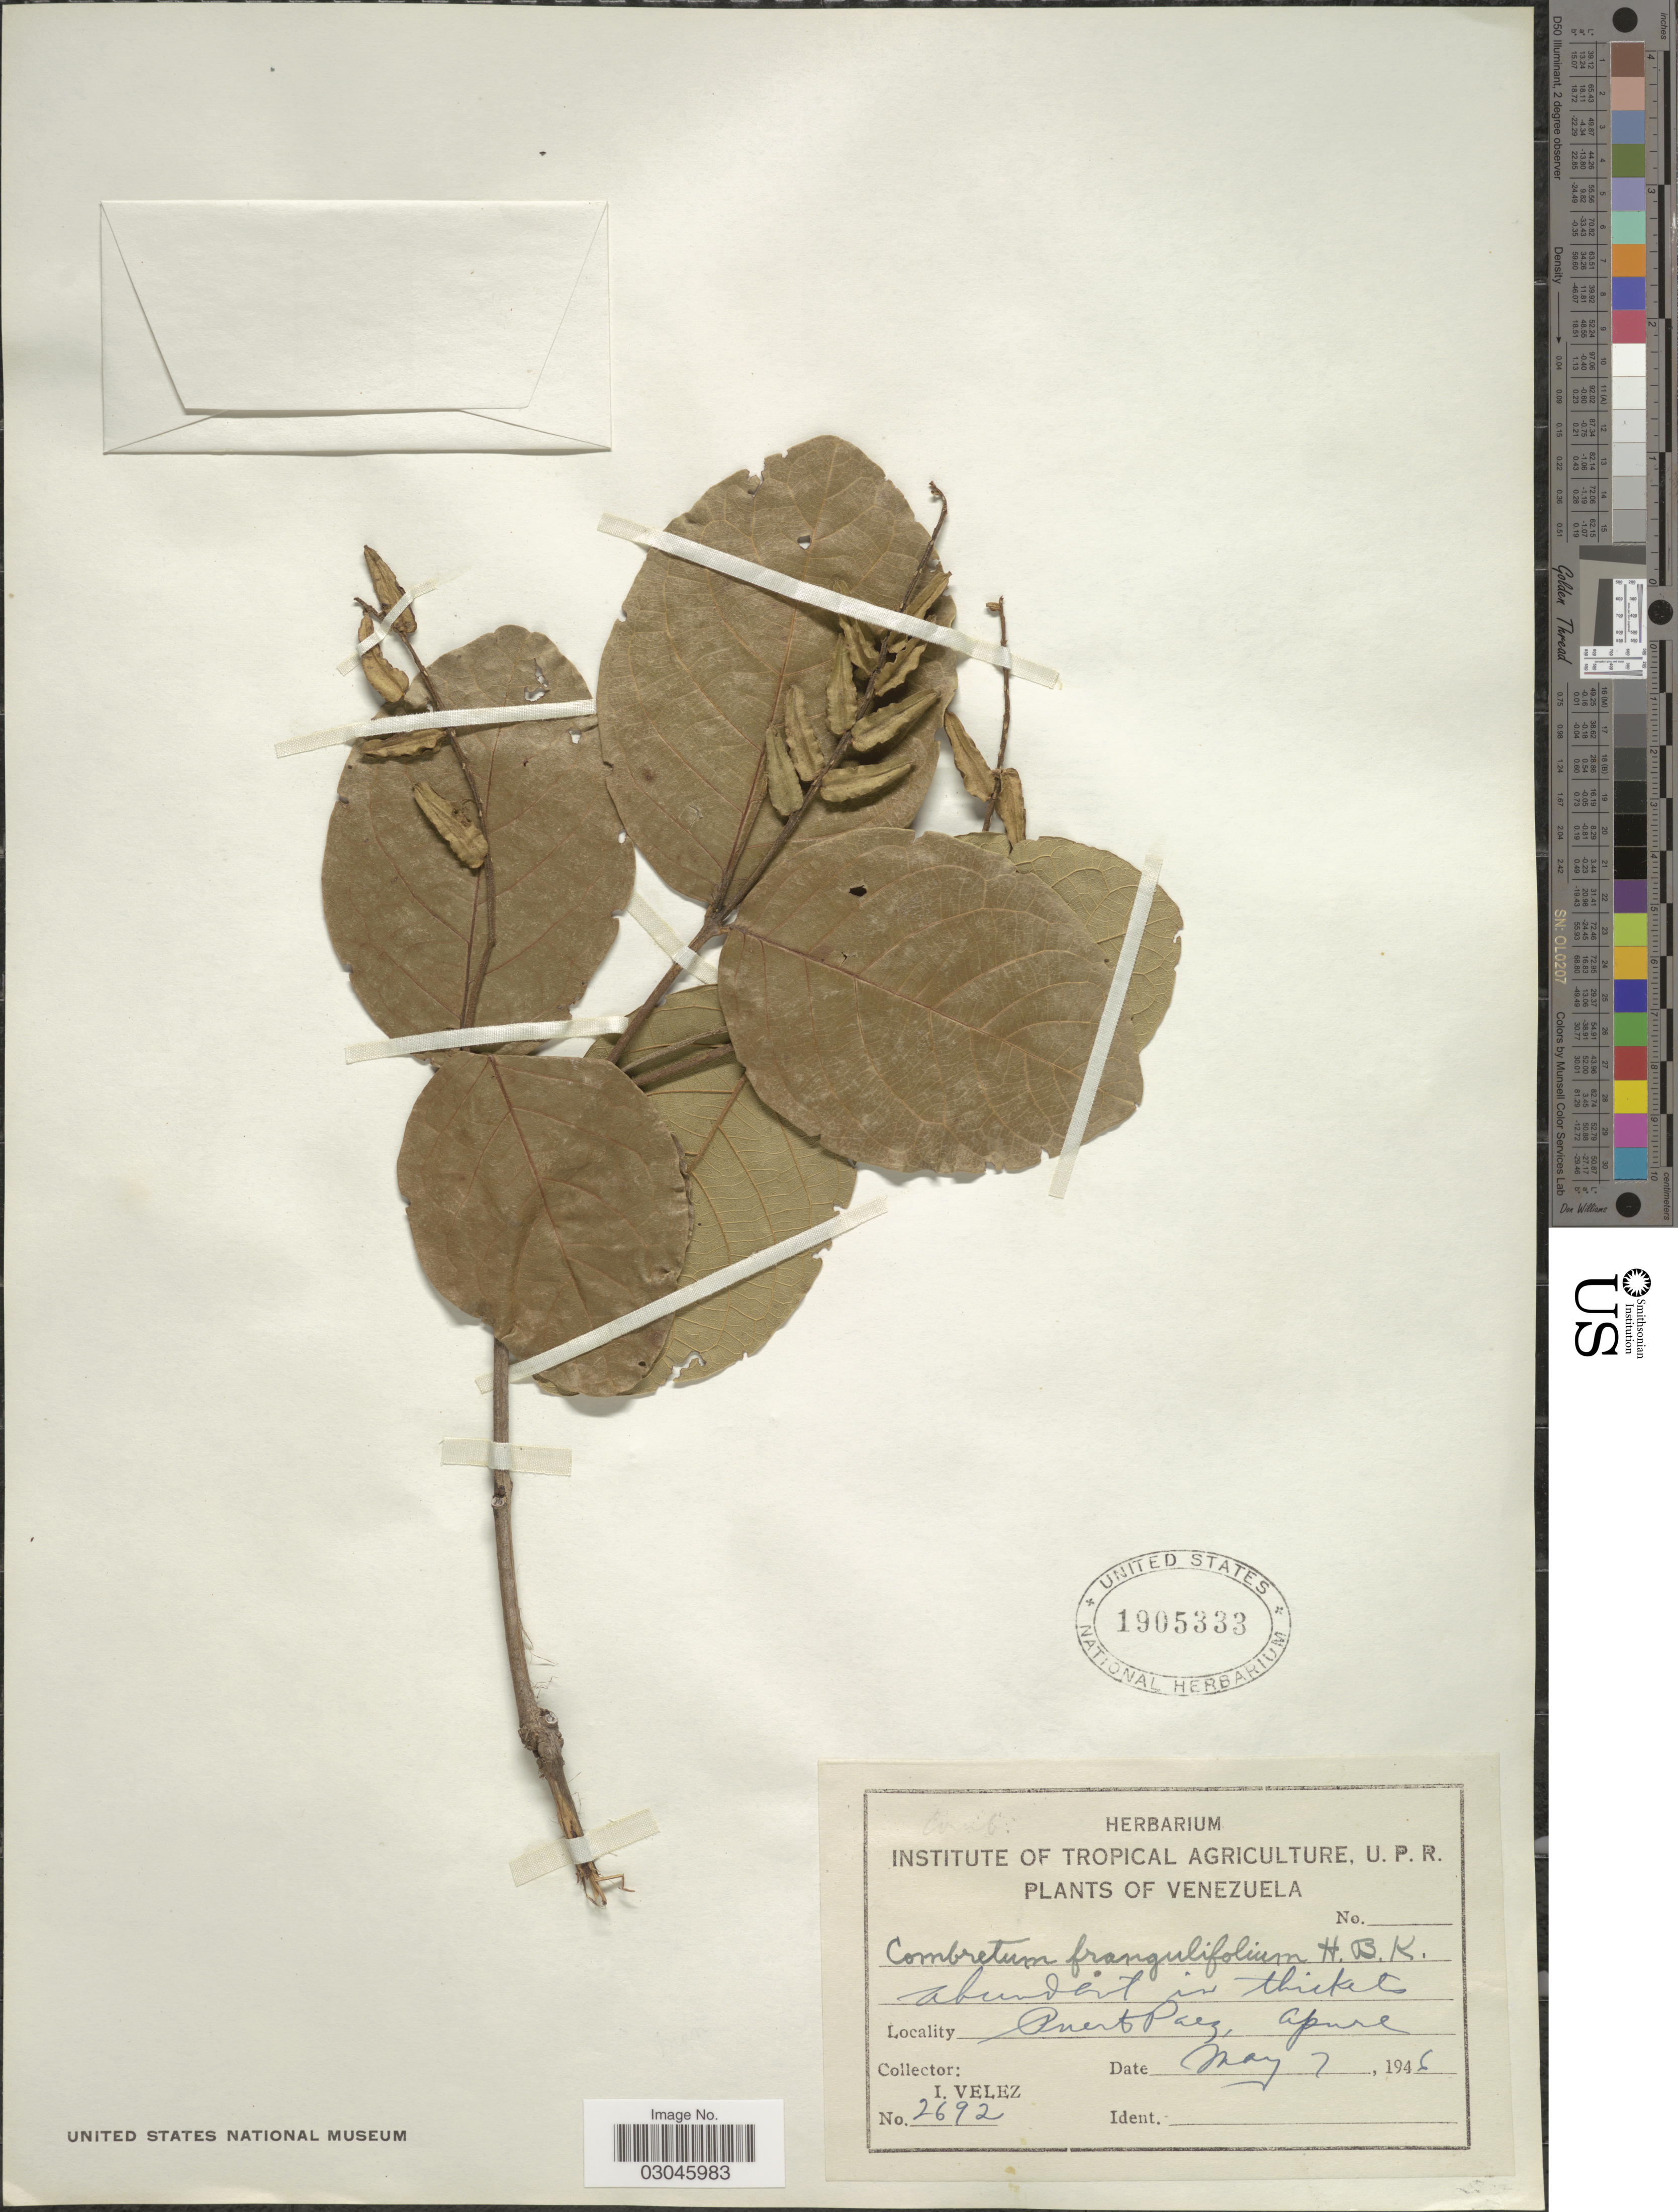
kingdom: Plantae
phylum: Tracheophyta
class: Magnoliopsida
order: Myrtales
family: Combretaceae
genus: Combretum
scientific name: Combretum frangulifolium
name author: Kunth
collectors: I. Velez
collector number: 2692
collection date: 1946-05-07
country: Venezuela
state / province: Apure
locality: Puerto Paez.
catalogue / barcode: US 1905333